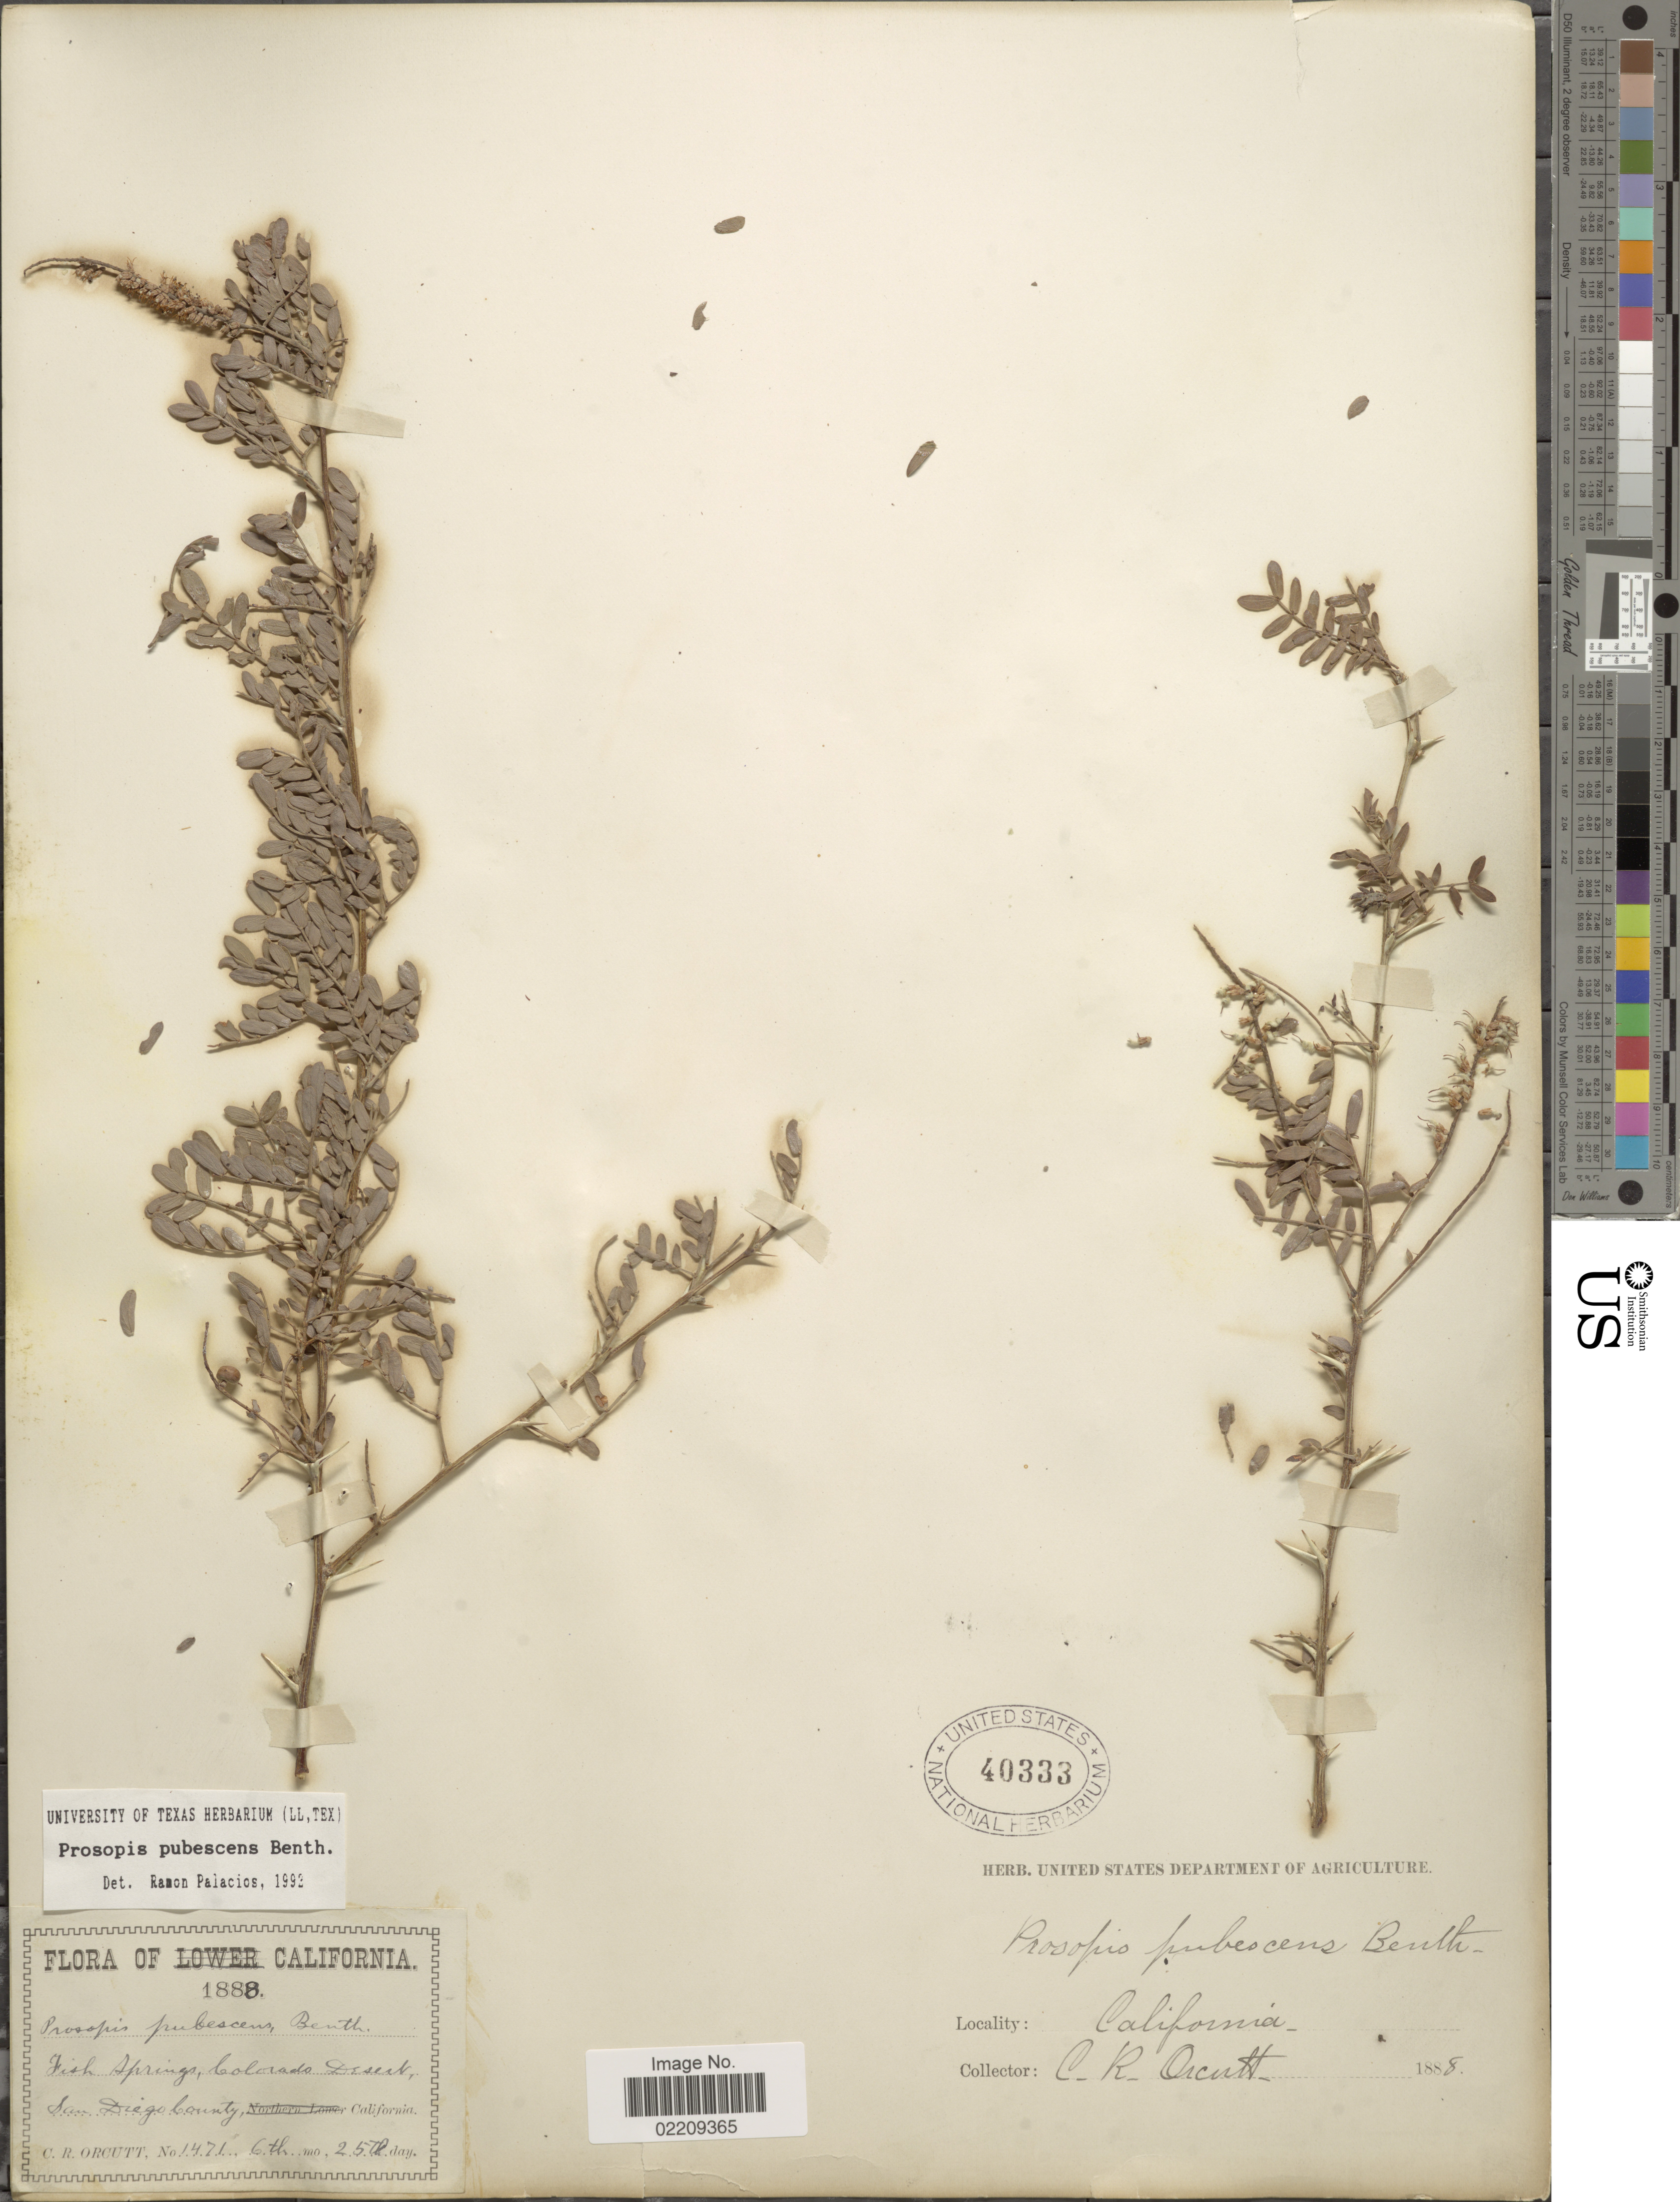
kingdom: Plantae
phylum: Tracheophyta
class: Magnoliopsida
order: Fabales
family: Fabaceae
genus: Strombocarpa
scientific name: Strombocarpa pubescens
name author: (Benth.) A. Gray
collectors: C. R. Orcutt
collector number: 1471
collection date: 1888-06-25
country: United States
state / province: California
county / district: San Diego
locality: Fish Springs, Colorado Desert, San Diego County.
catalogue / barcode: US 40333